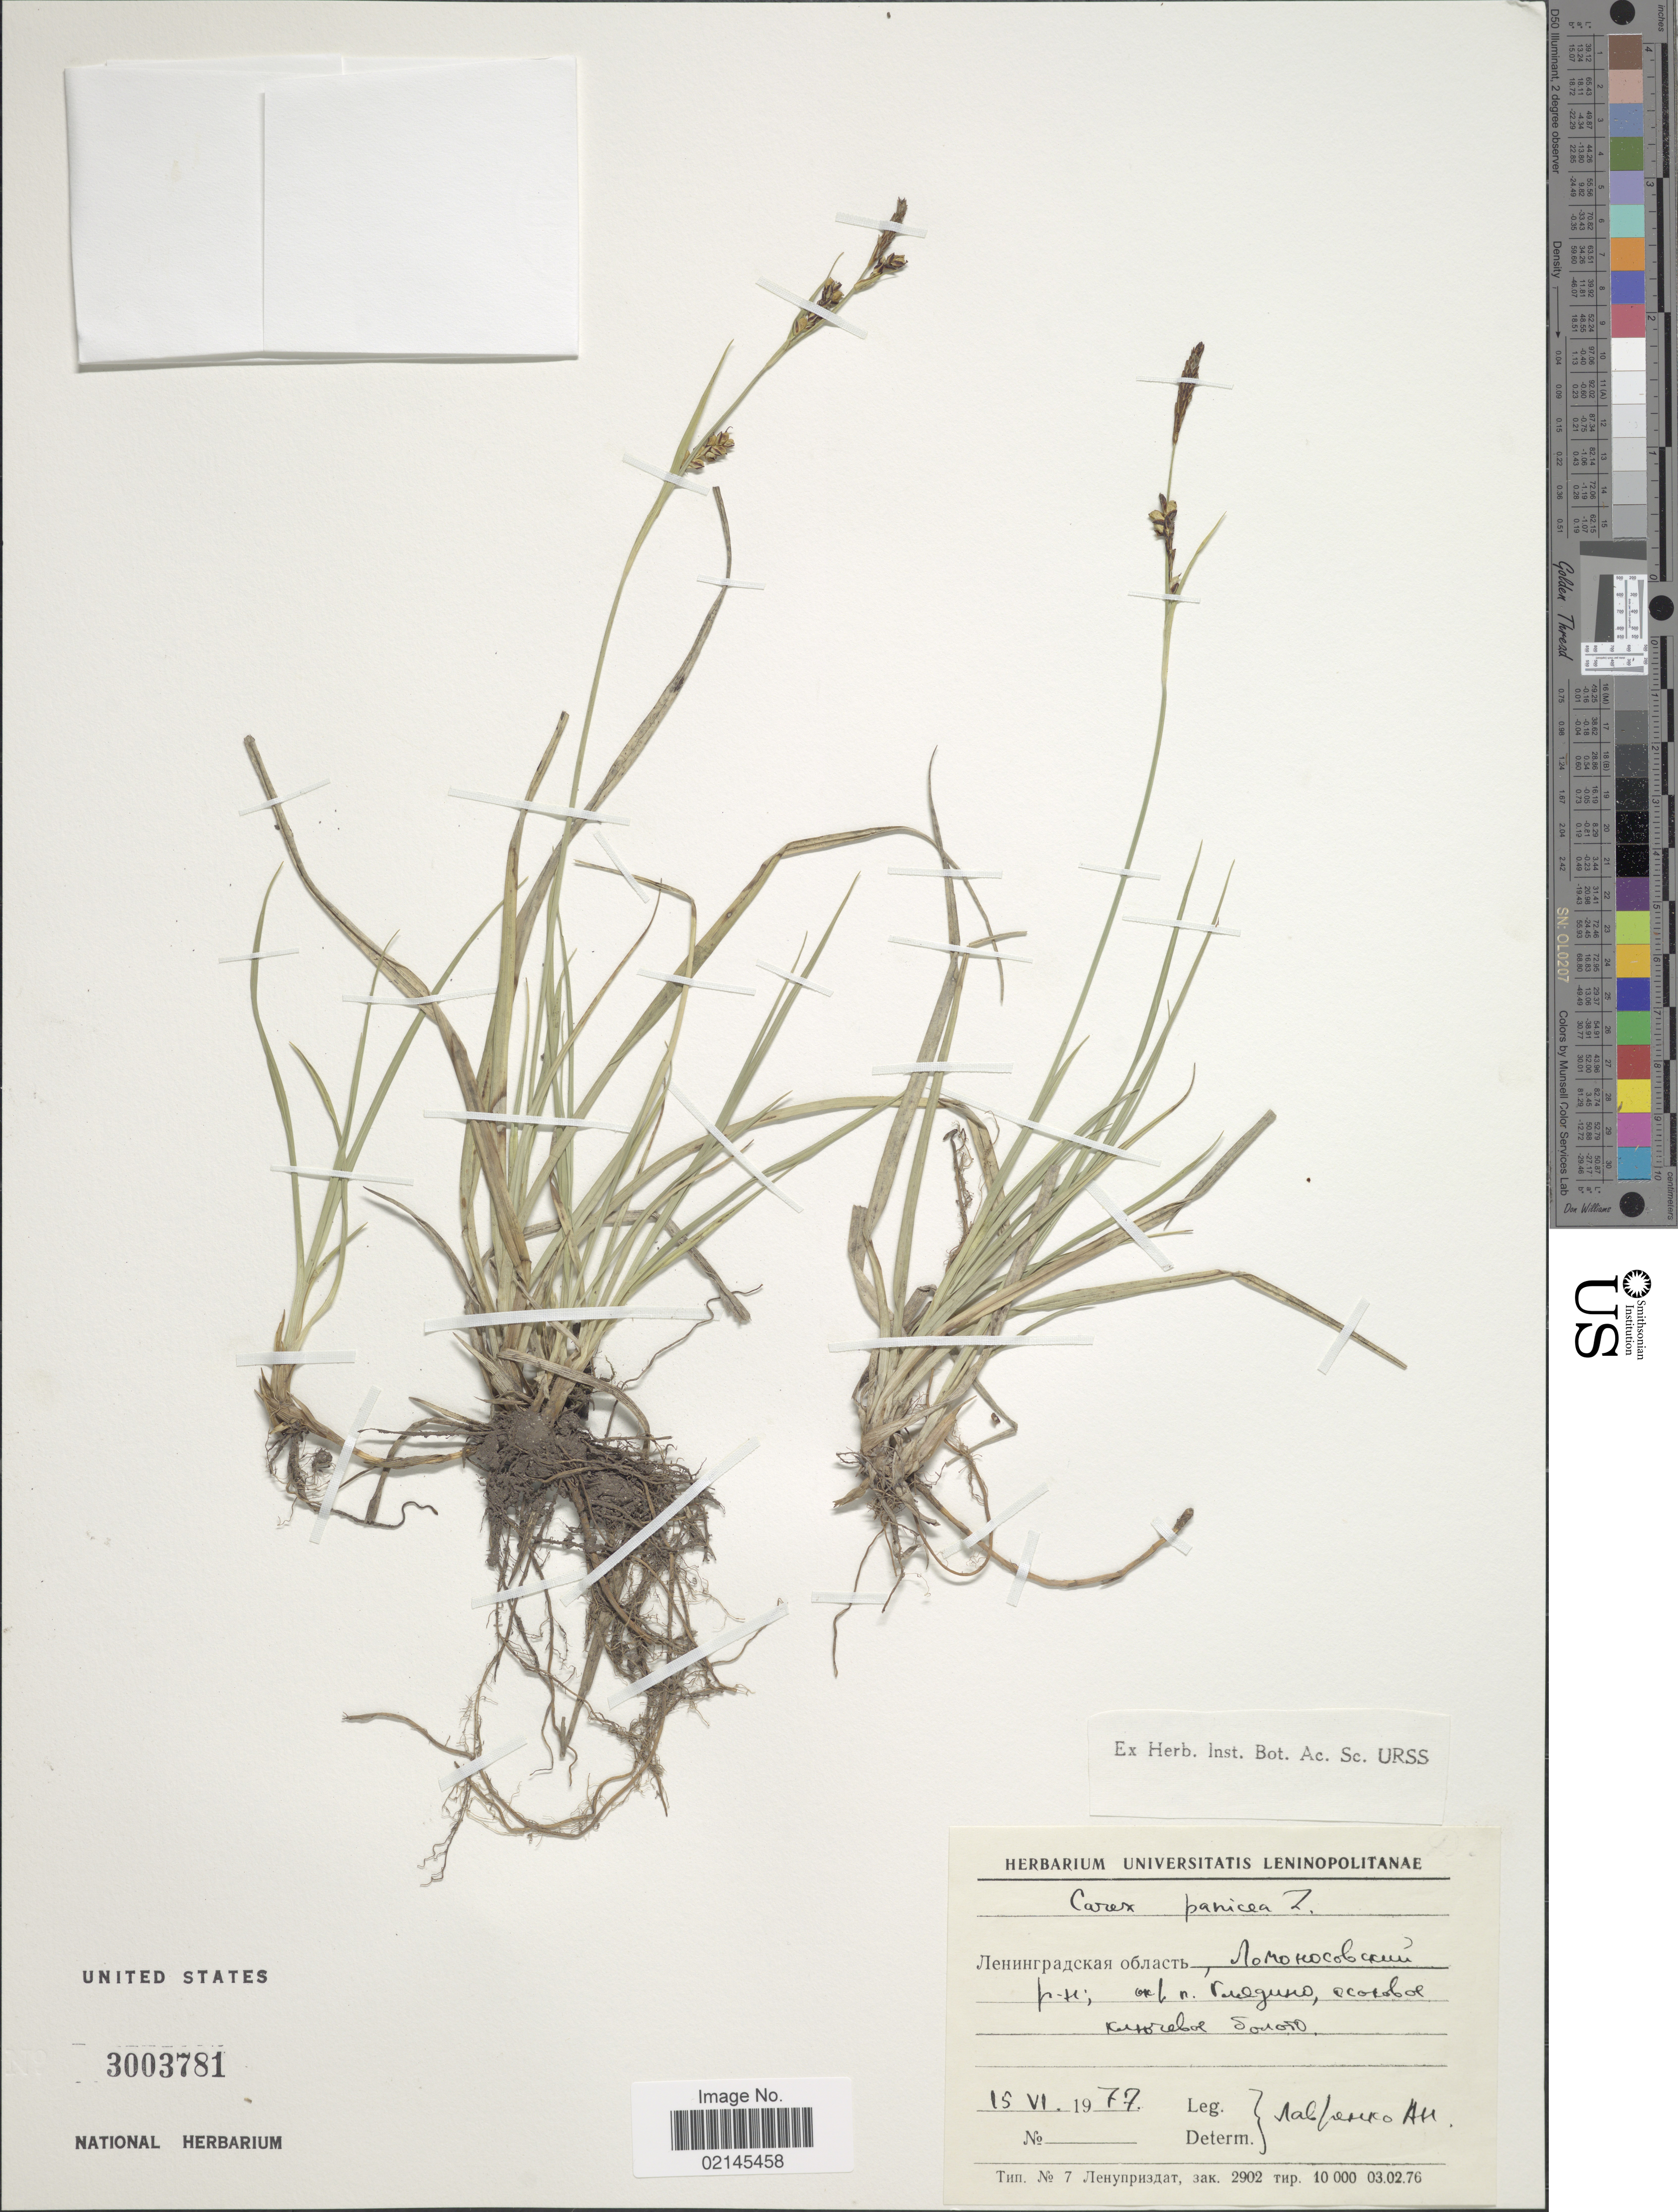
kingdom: Plantae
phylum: Tracheophyta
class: Liliopsida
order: Poales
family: Cyperaceae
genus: Carex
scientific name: Carex panicea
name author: L.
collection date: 1977-06-15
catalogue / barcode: US 3003781